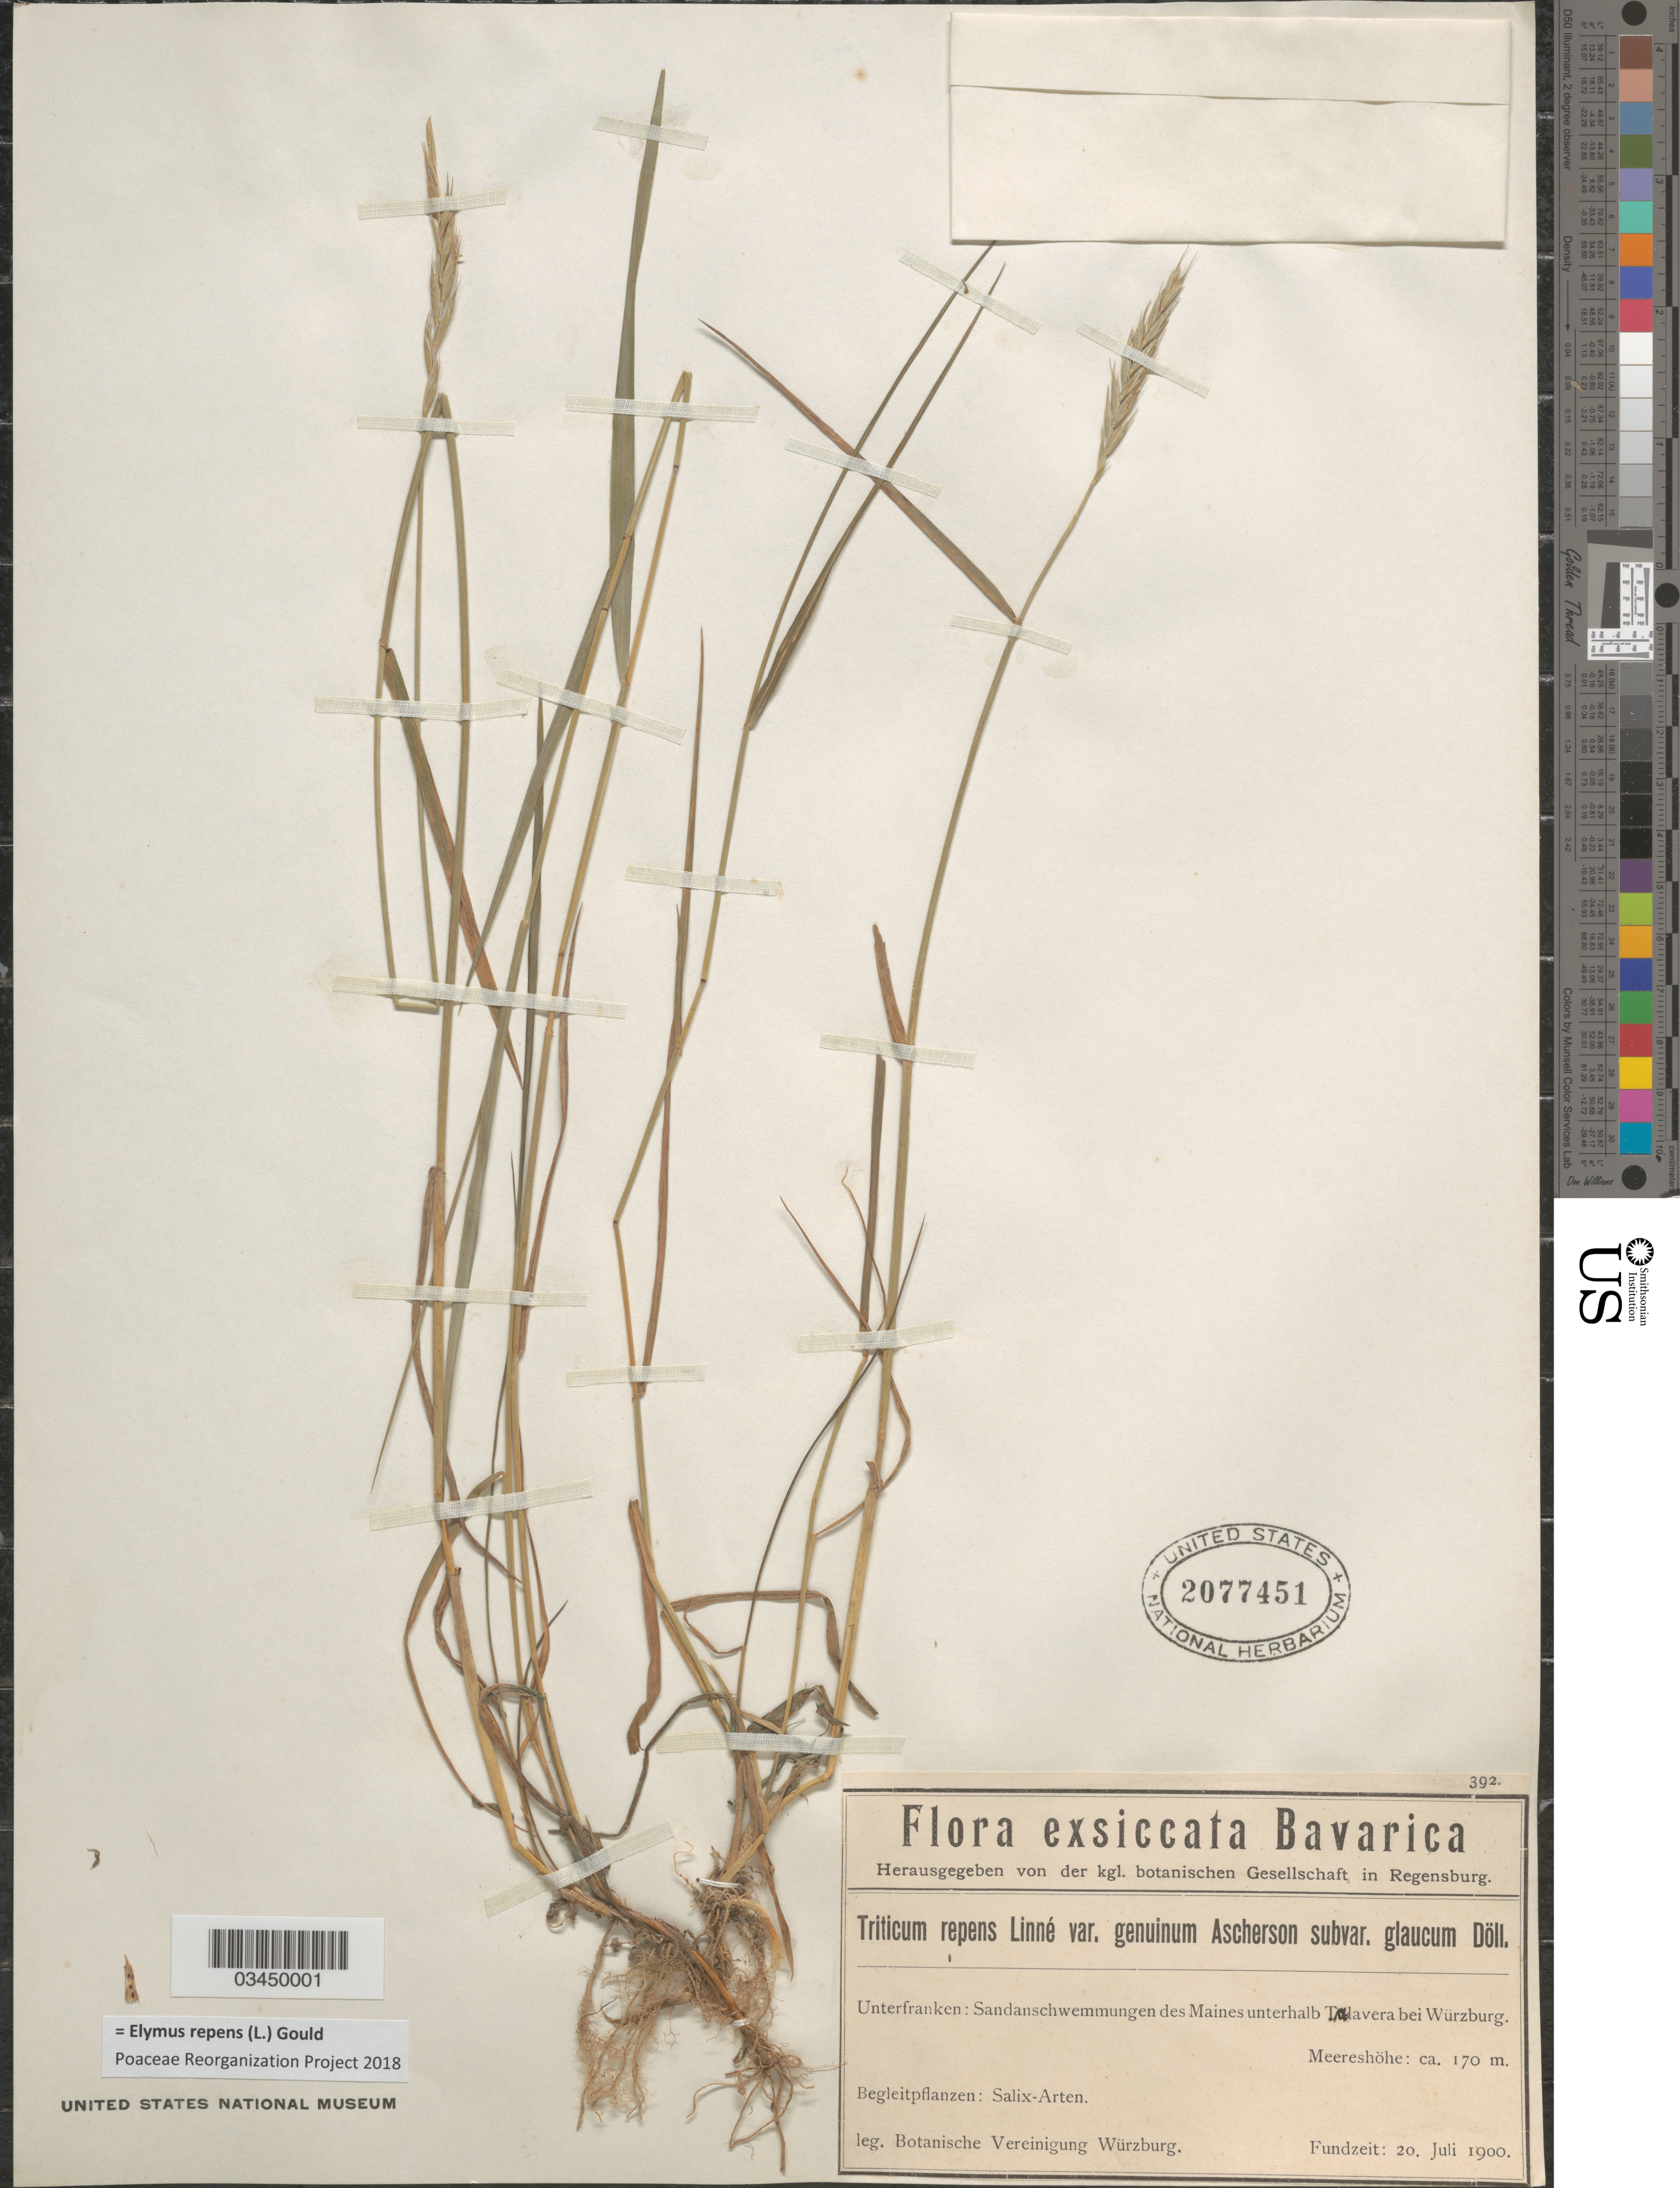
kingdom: Plantae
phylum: Tracheophyta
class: Liliopsida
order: Poales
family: Poaceae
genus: Elymus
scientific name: Elymus repens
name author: (L.) Gould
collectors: Botanische Vereinigung Würzburg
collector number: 392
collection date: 1900-07-20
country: Germany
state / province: Bayern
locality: Bavarica. Unterfranken: Sandanschwemmungen des Maines unterhalb Talavera bei Würzburg.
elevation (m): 170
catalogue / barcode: US 2077451